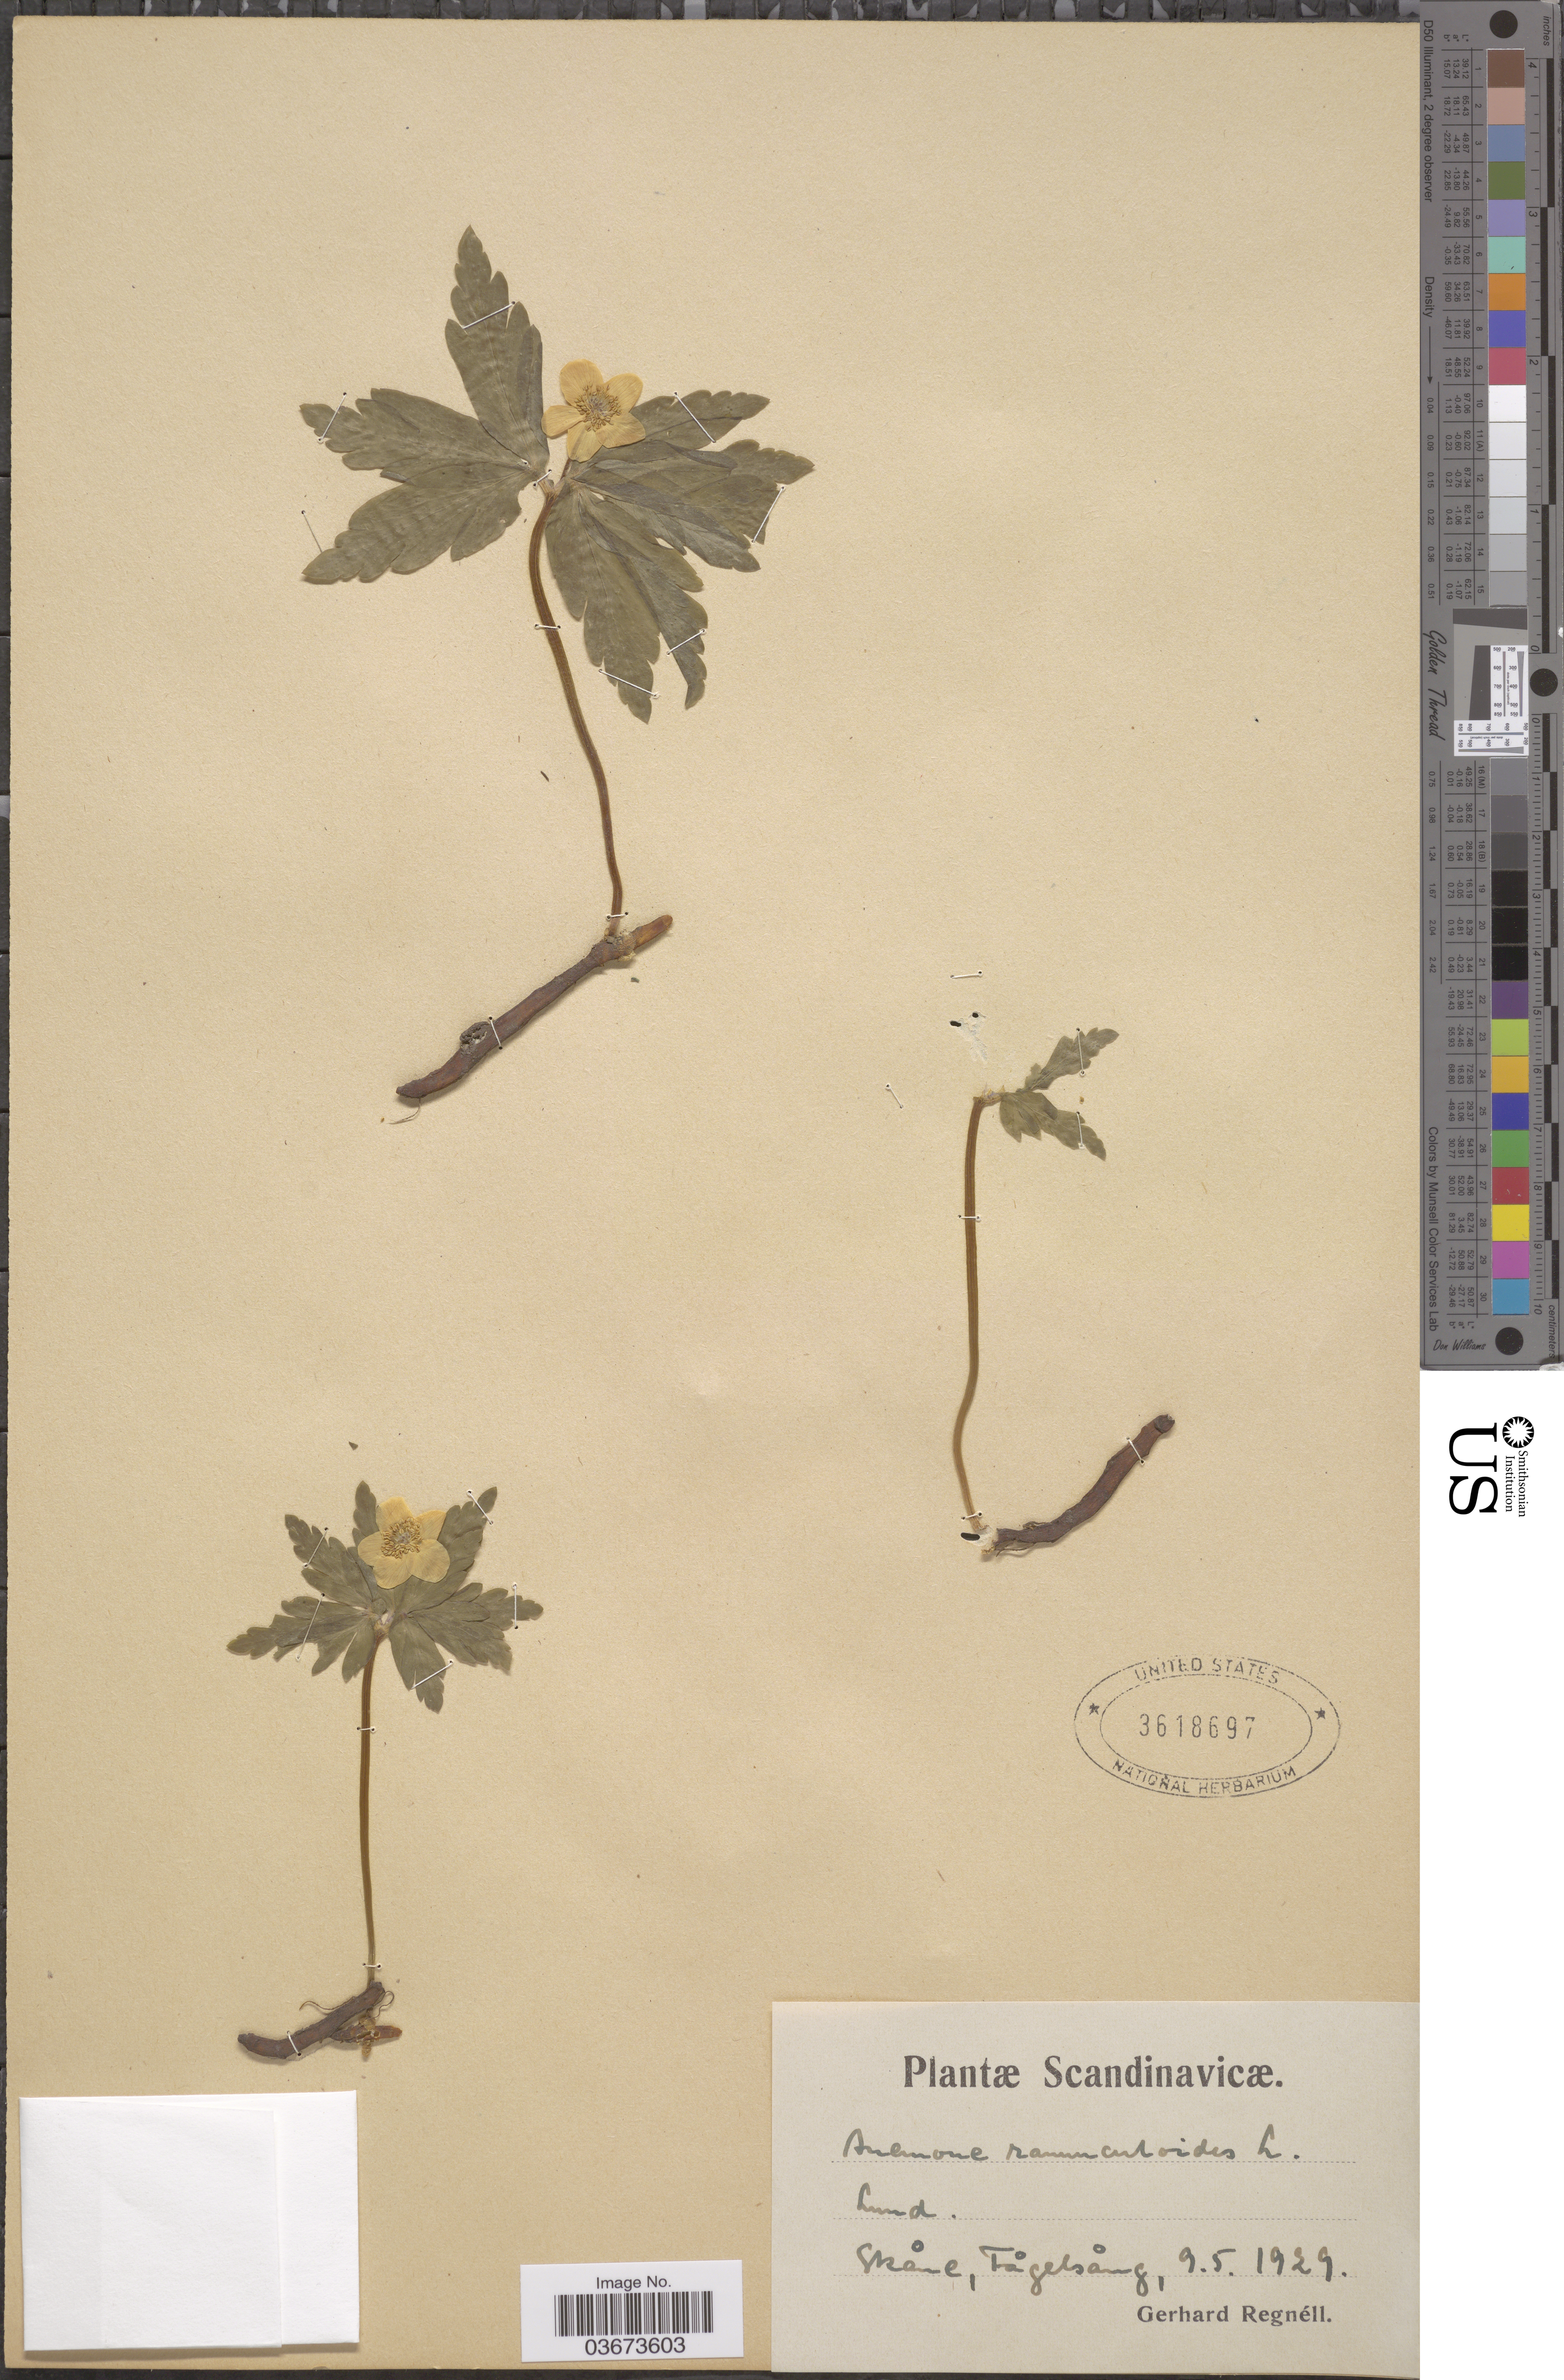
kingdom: Plantae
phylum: Tracheophyta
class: Magnoliopsida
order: Ranunculales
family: Ranunculaceae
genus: Anemone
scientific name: Anemone ranunculoides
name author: L.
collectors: G. Regnéll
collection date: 1929-05-09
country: Sweden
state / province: Skåne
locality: Scandinavicæ. Lund. Fågelsång.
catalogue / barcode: US 3618697